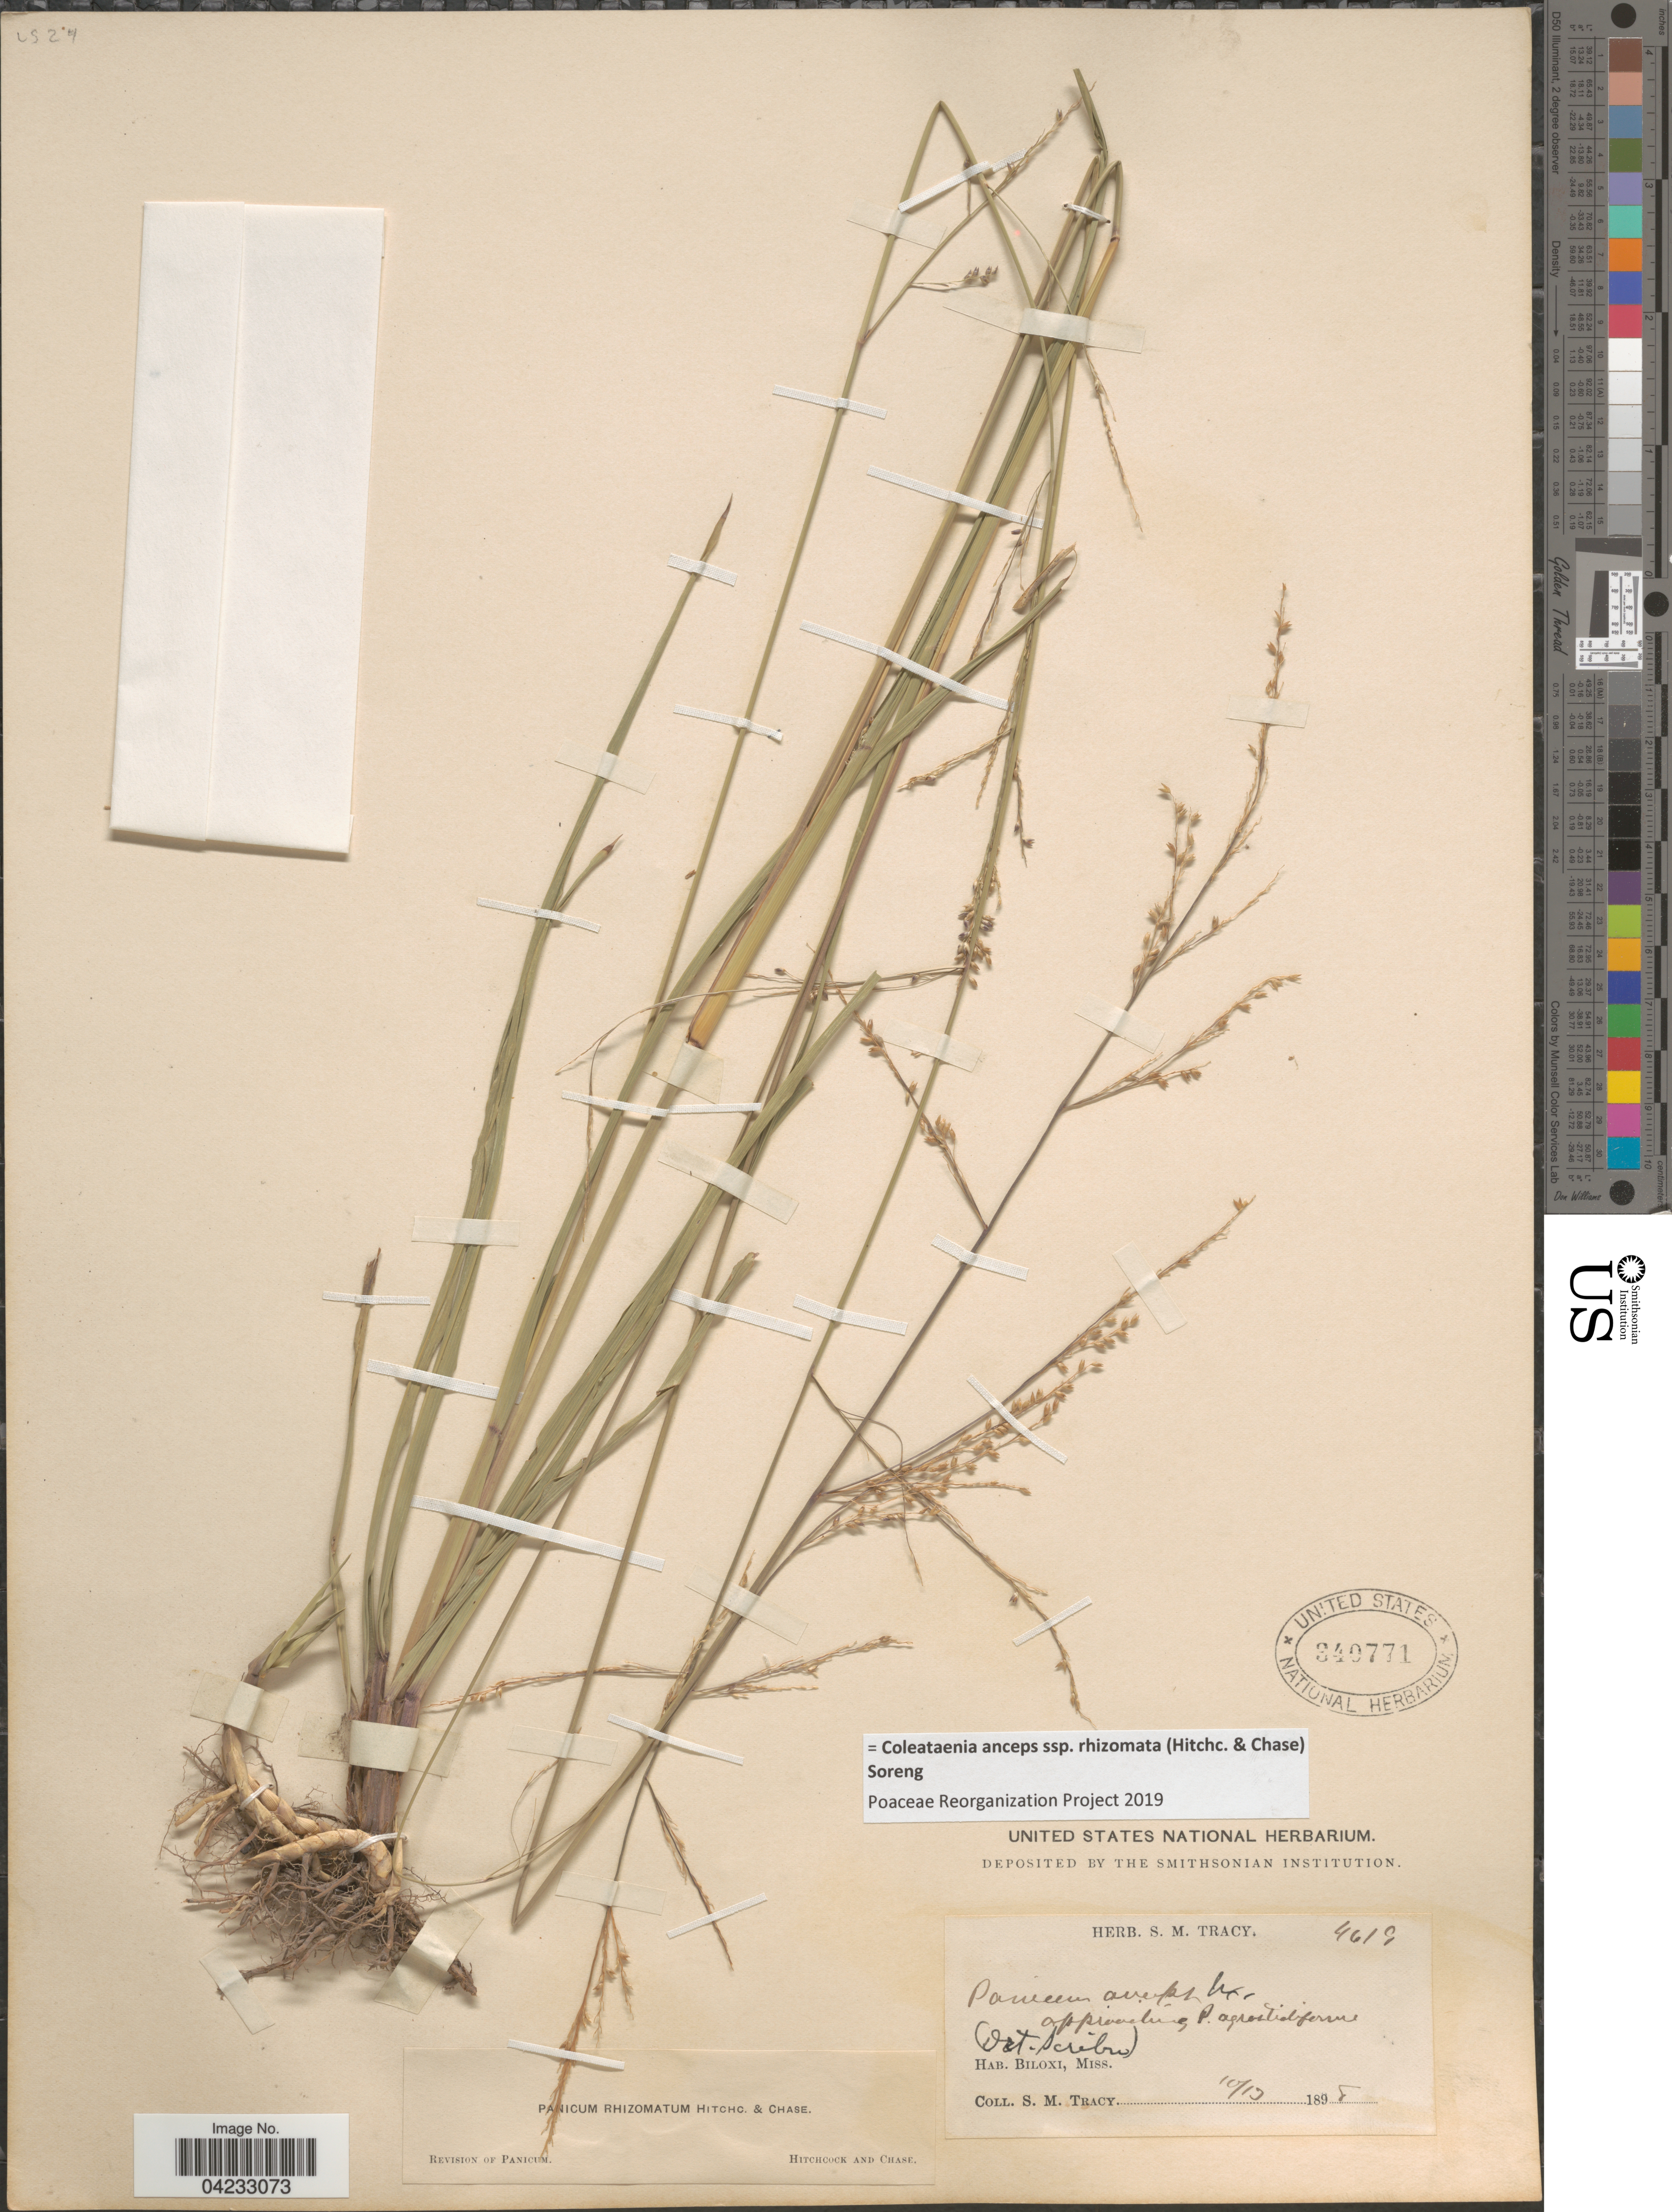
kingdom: Plantae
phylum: Tracheophyta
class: Liliopsida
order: Poales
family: Poaceae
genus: Coleataenia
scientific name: Coleataenia anceps subsp. rhizomata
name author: (Hitchc. & Chase) Soreng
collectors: S. M. Tracy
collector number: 4619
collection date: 1898-10-13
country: United States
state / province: Mississippi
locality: Biloxi.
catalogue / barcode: US 340771